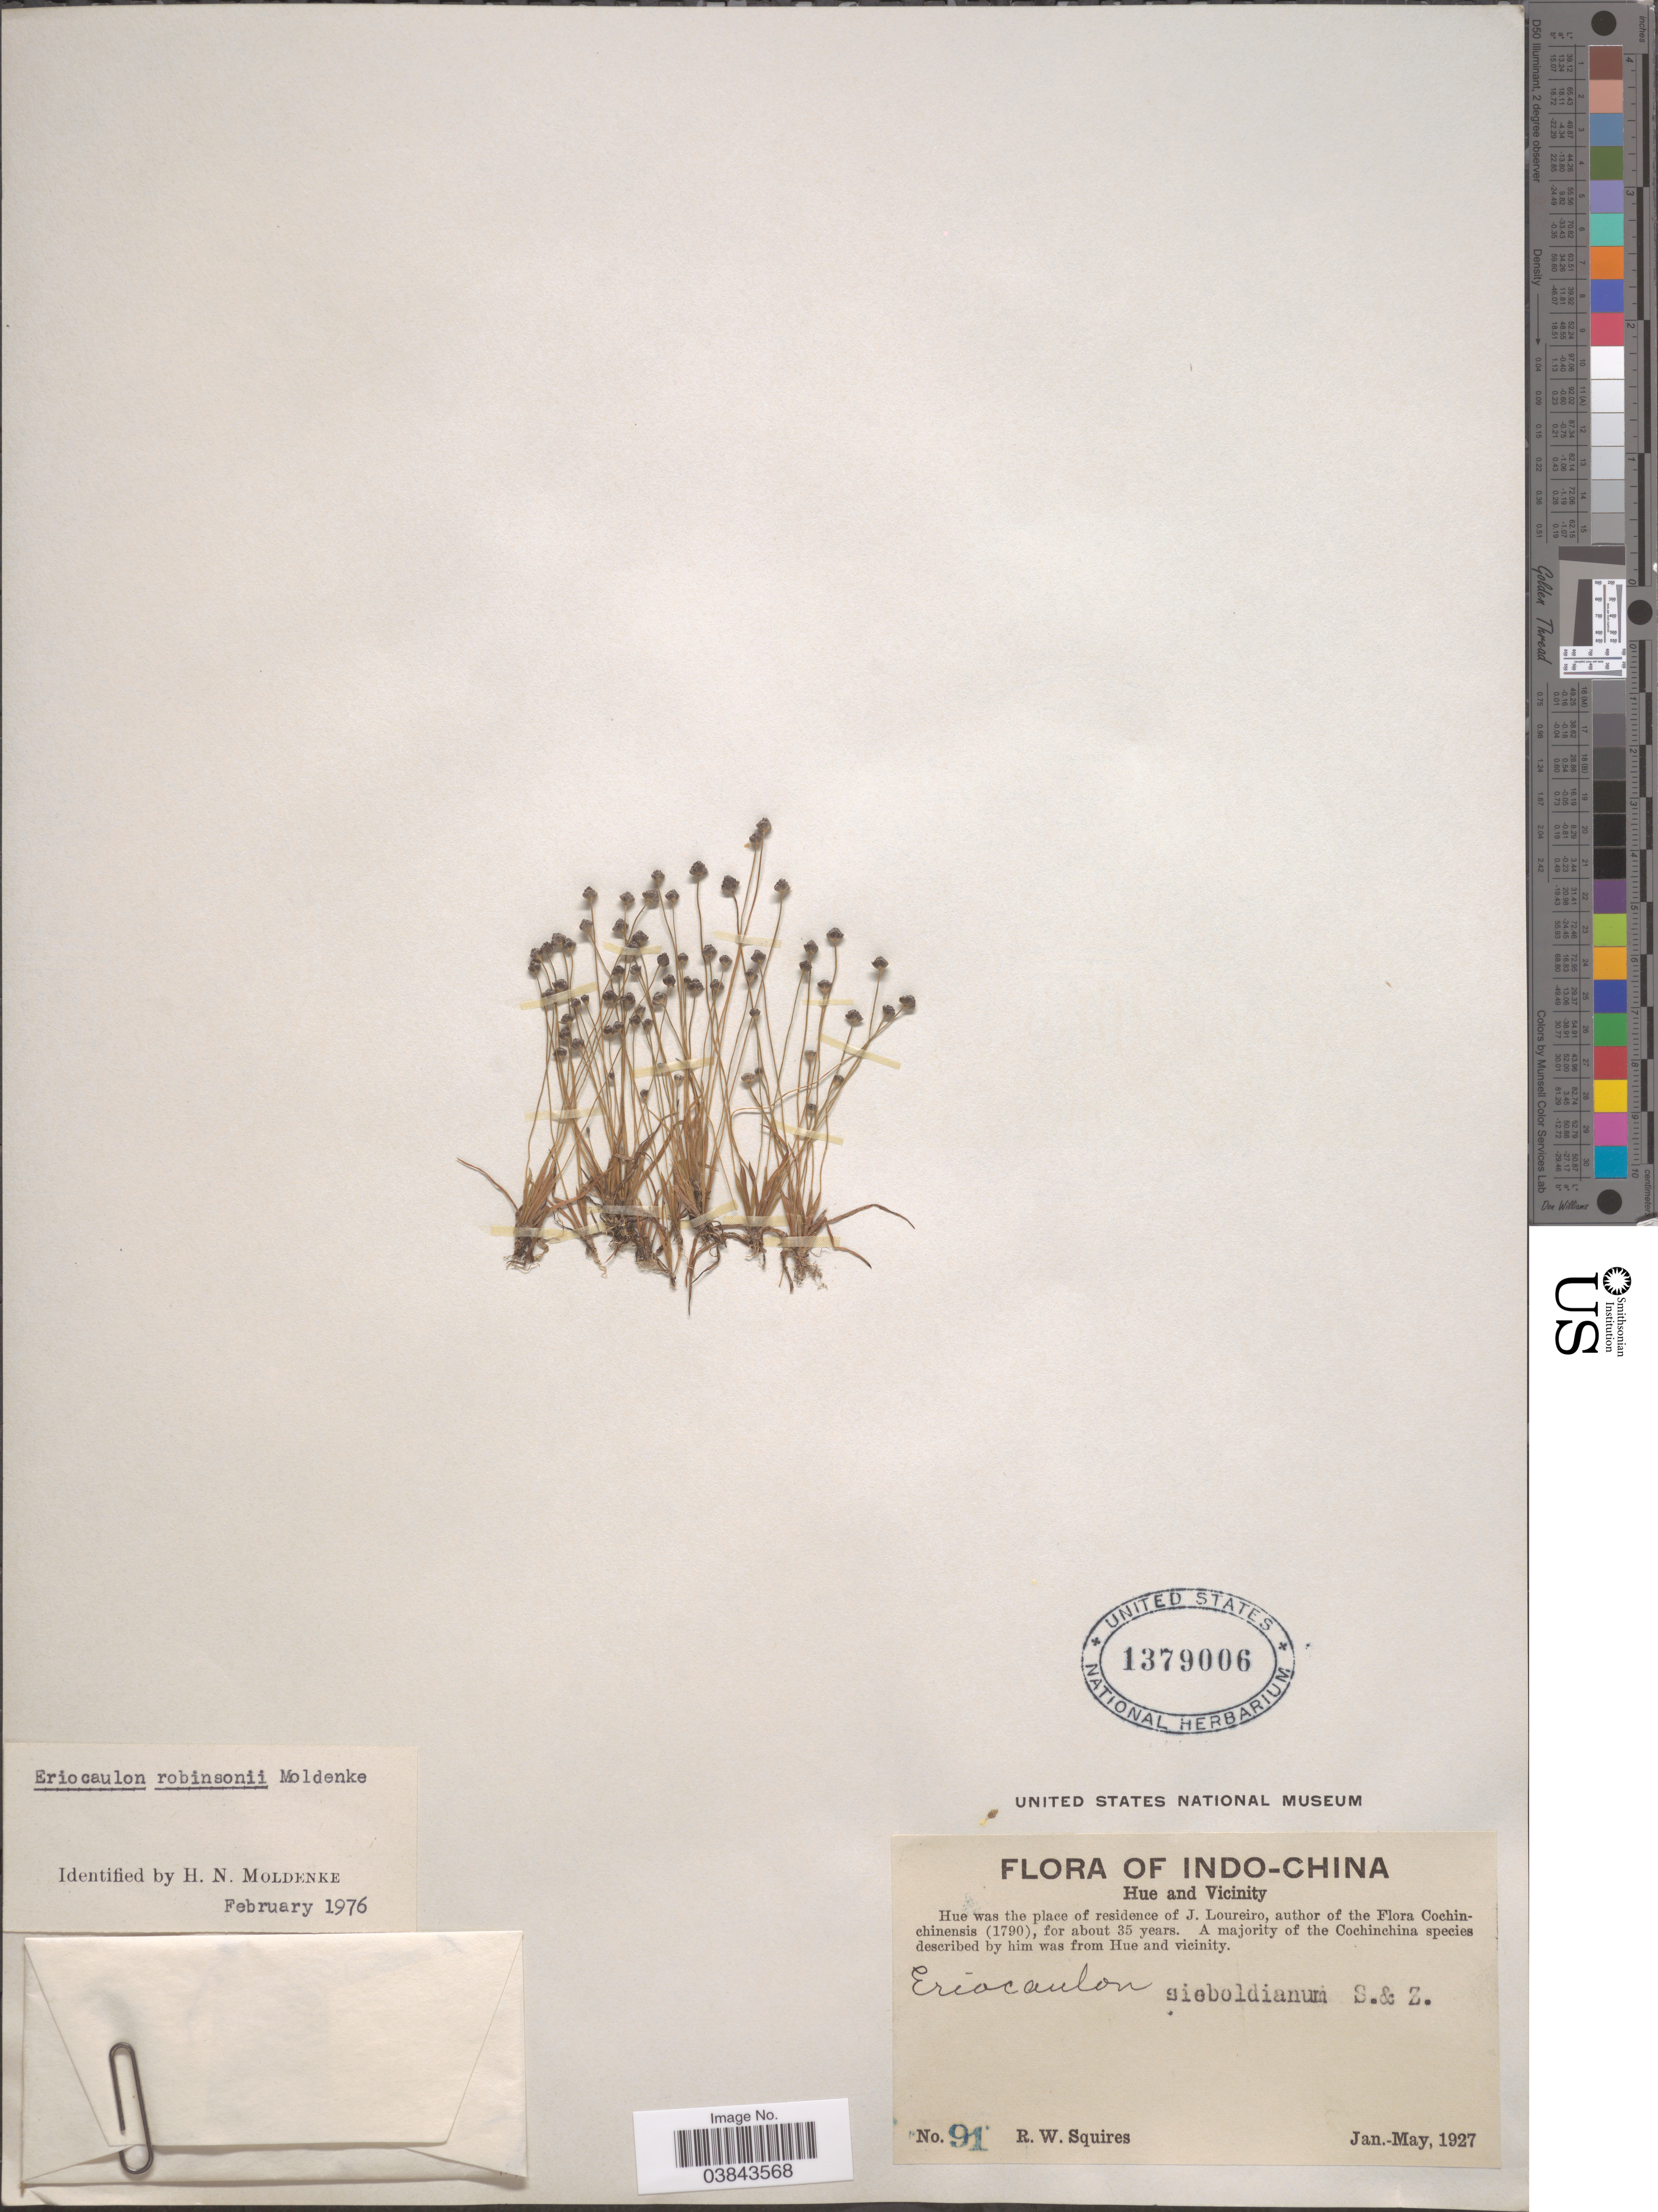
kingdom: Plantae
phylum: Tracheophyta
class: Liliopsida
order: Poales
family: Eriocaulaceae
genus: Eriocaulon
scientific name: Eriocaulon robinsonii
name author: Moldenke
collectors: R. Squires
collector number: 91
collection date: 1927-01/1927-05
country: Vietnam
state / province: Thua Thien-Hue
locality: Hue and Vicinity.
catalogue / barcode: US 1379006